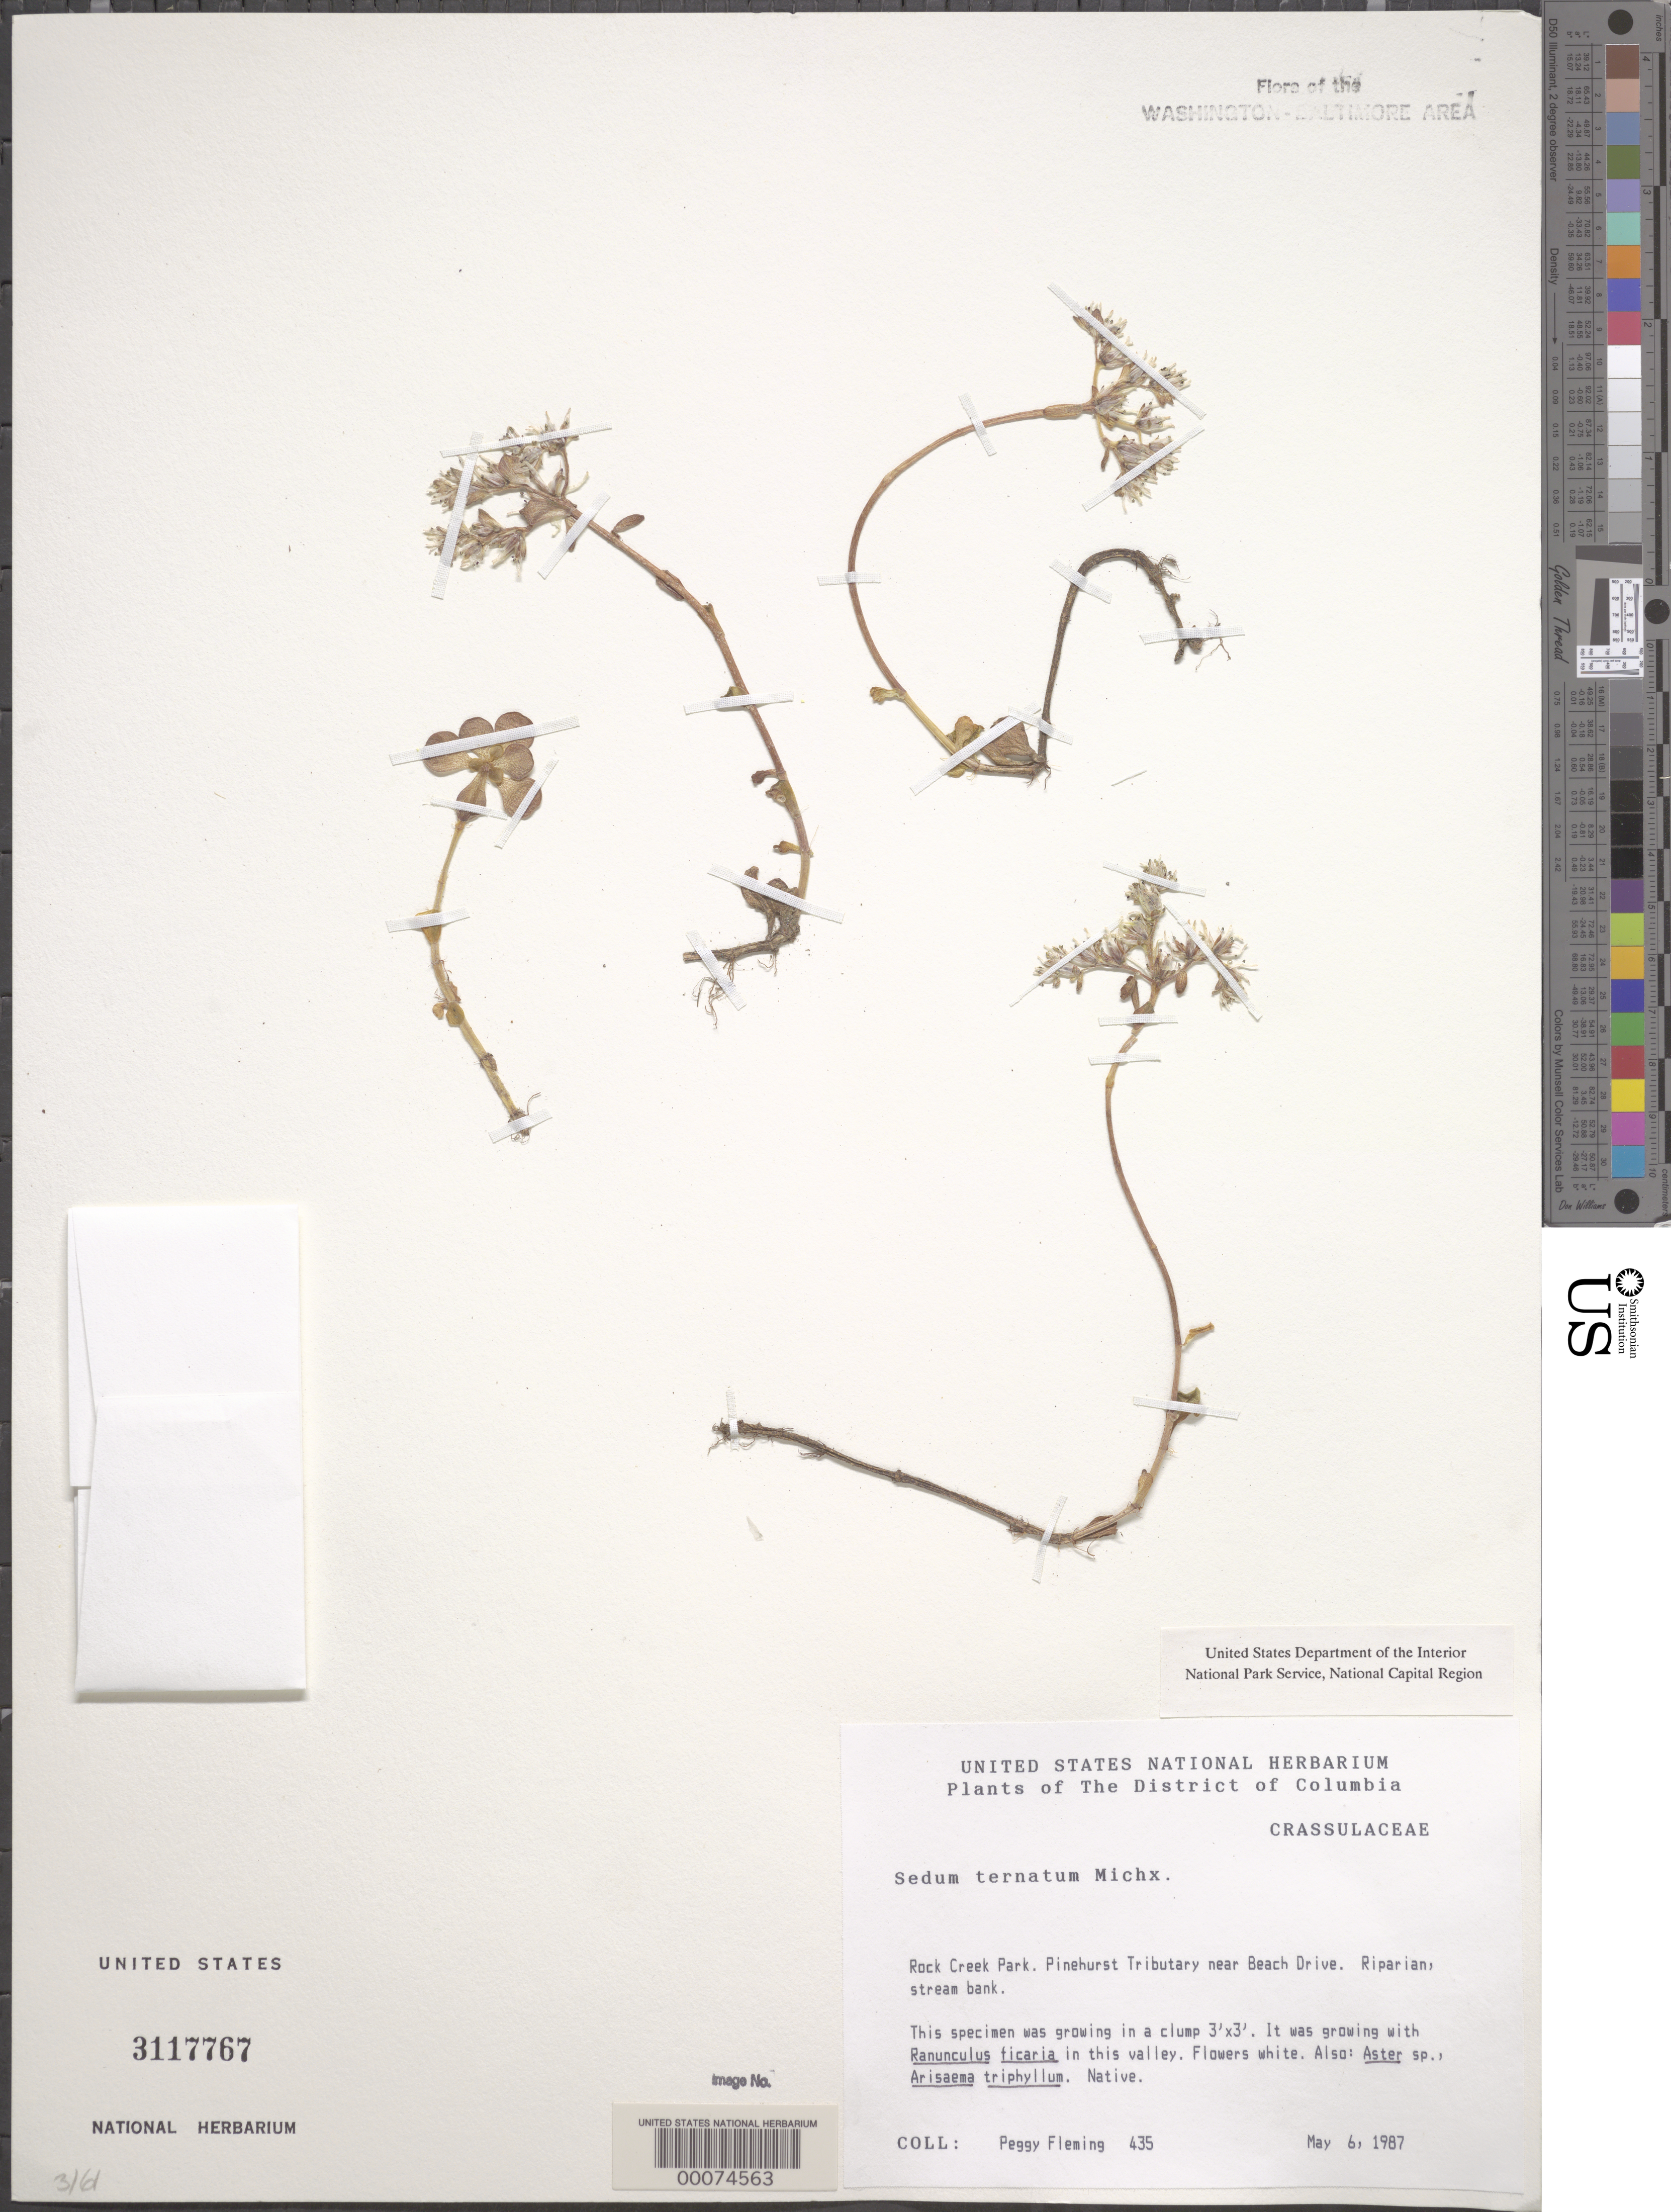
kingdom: Plantae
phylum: Tracheophyta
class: Magnoliopsida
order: Saxifragales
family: Crassulaceae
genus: Sedum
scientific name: Sedum ternatum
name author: Michx.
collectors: P. Fleming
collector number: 435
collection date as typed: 06 May 1987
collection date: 1987-05-06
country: United States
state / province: District of Columbia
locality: Rock Creek Park. Pinehurst Tributary near Beach Drive. Rock Creek Park & vicinity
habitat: Riparian, stream bank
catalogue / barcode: US 3117767